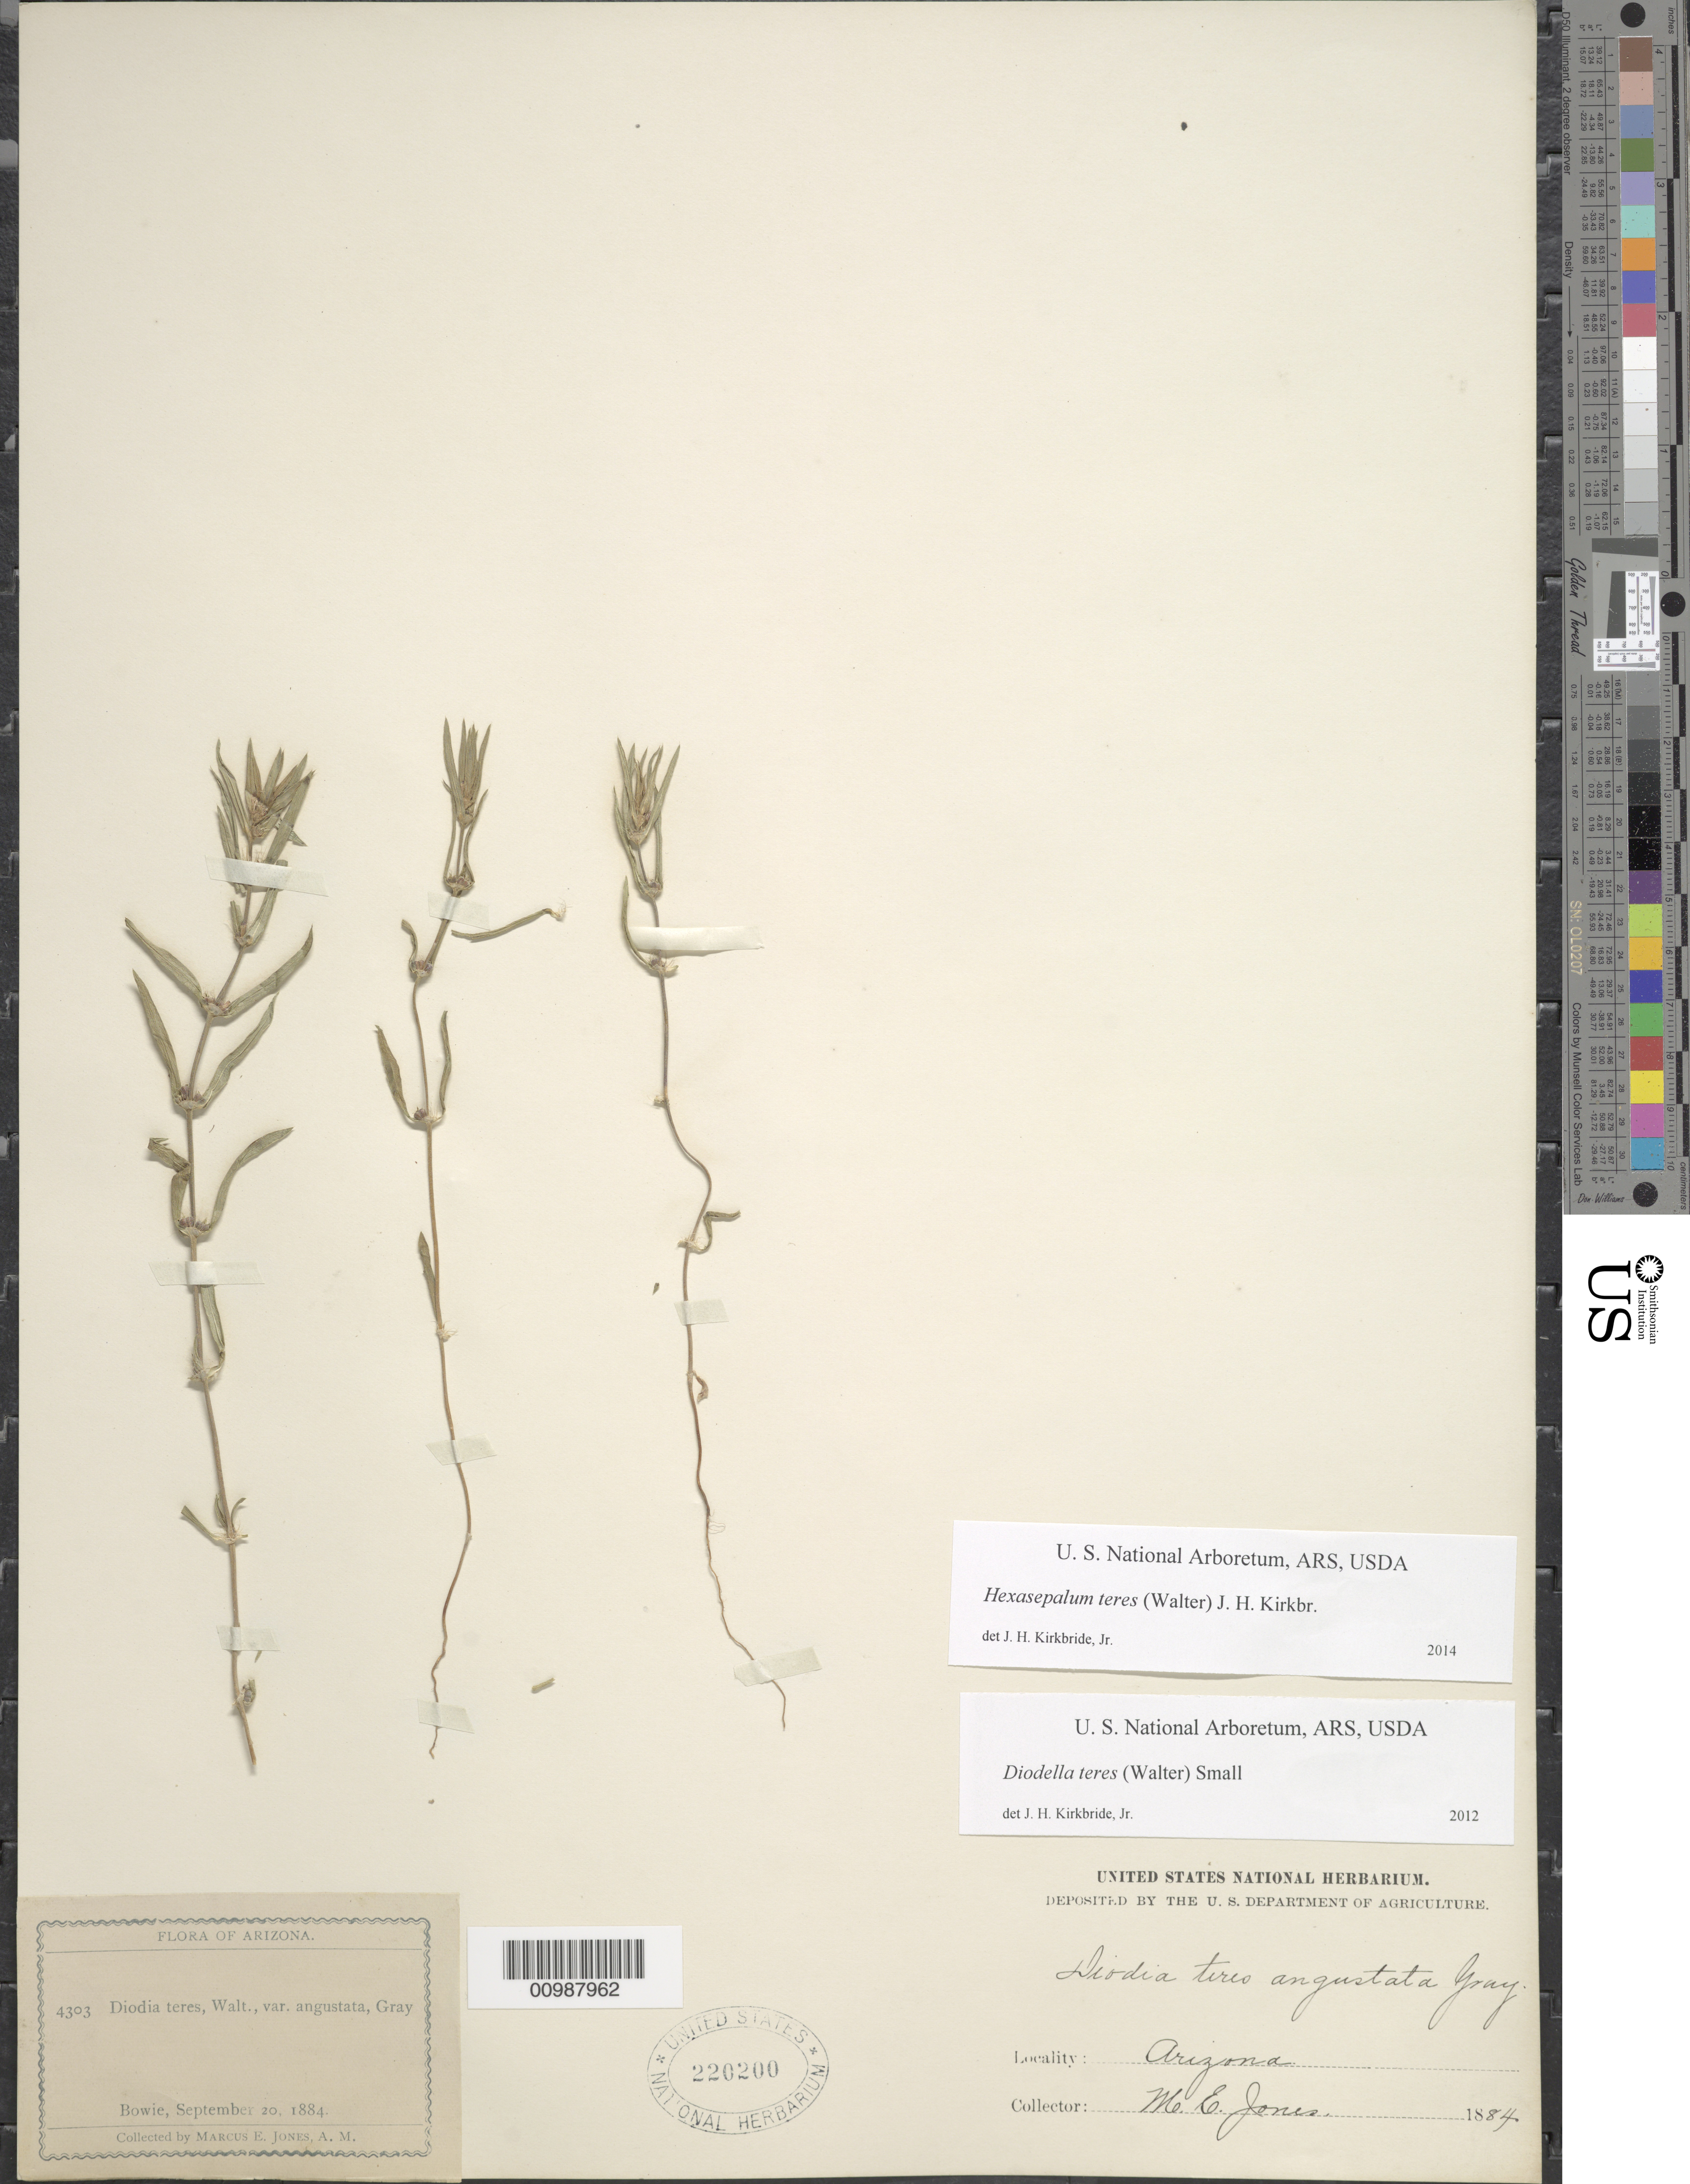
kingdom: Plantae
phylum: Tracheophyta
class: Magnoliopsida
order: Gentianales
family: Rubiaceae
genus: Diodia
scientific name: Diodia teres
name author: Walter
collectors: M. E. Jones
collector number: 4303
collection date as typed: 20 Sep 1884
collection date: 1884-09-20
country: United States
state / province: Arizona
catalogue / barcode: US 220200